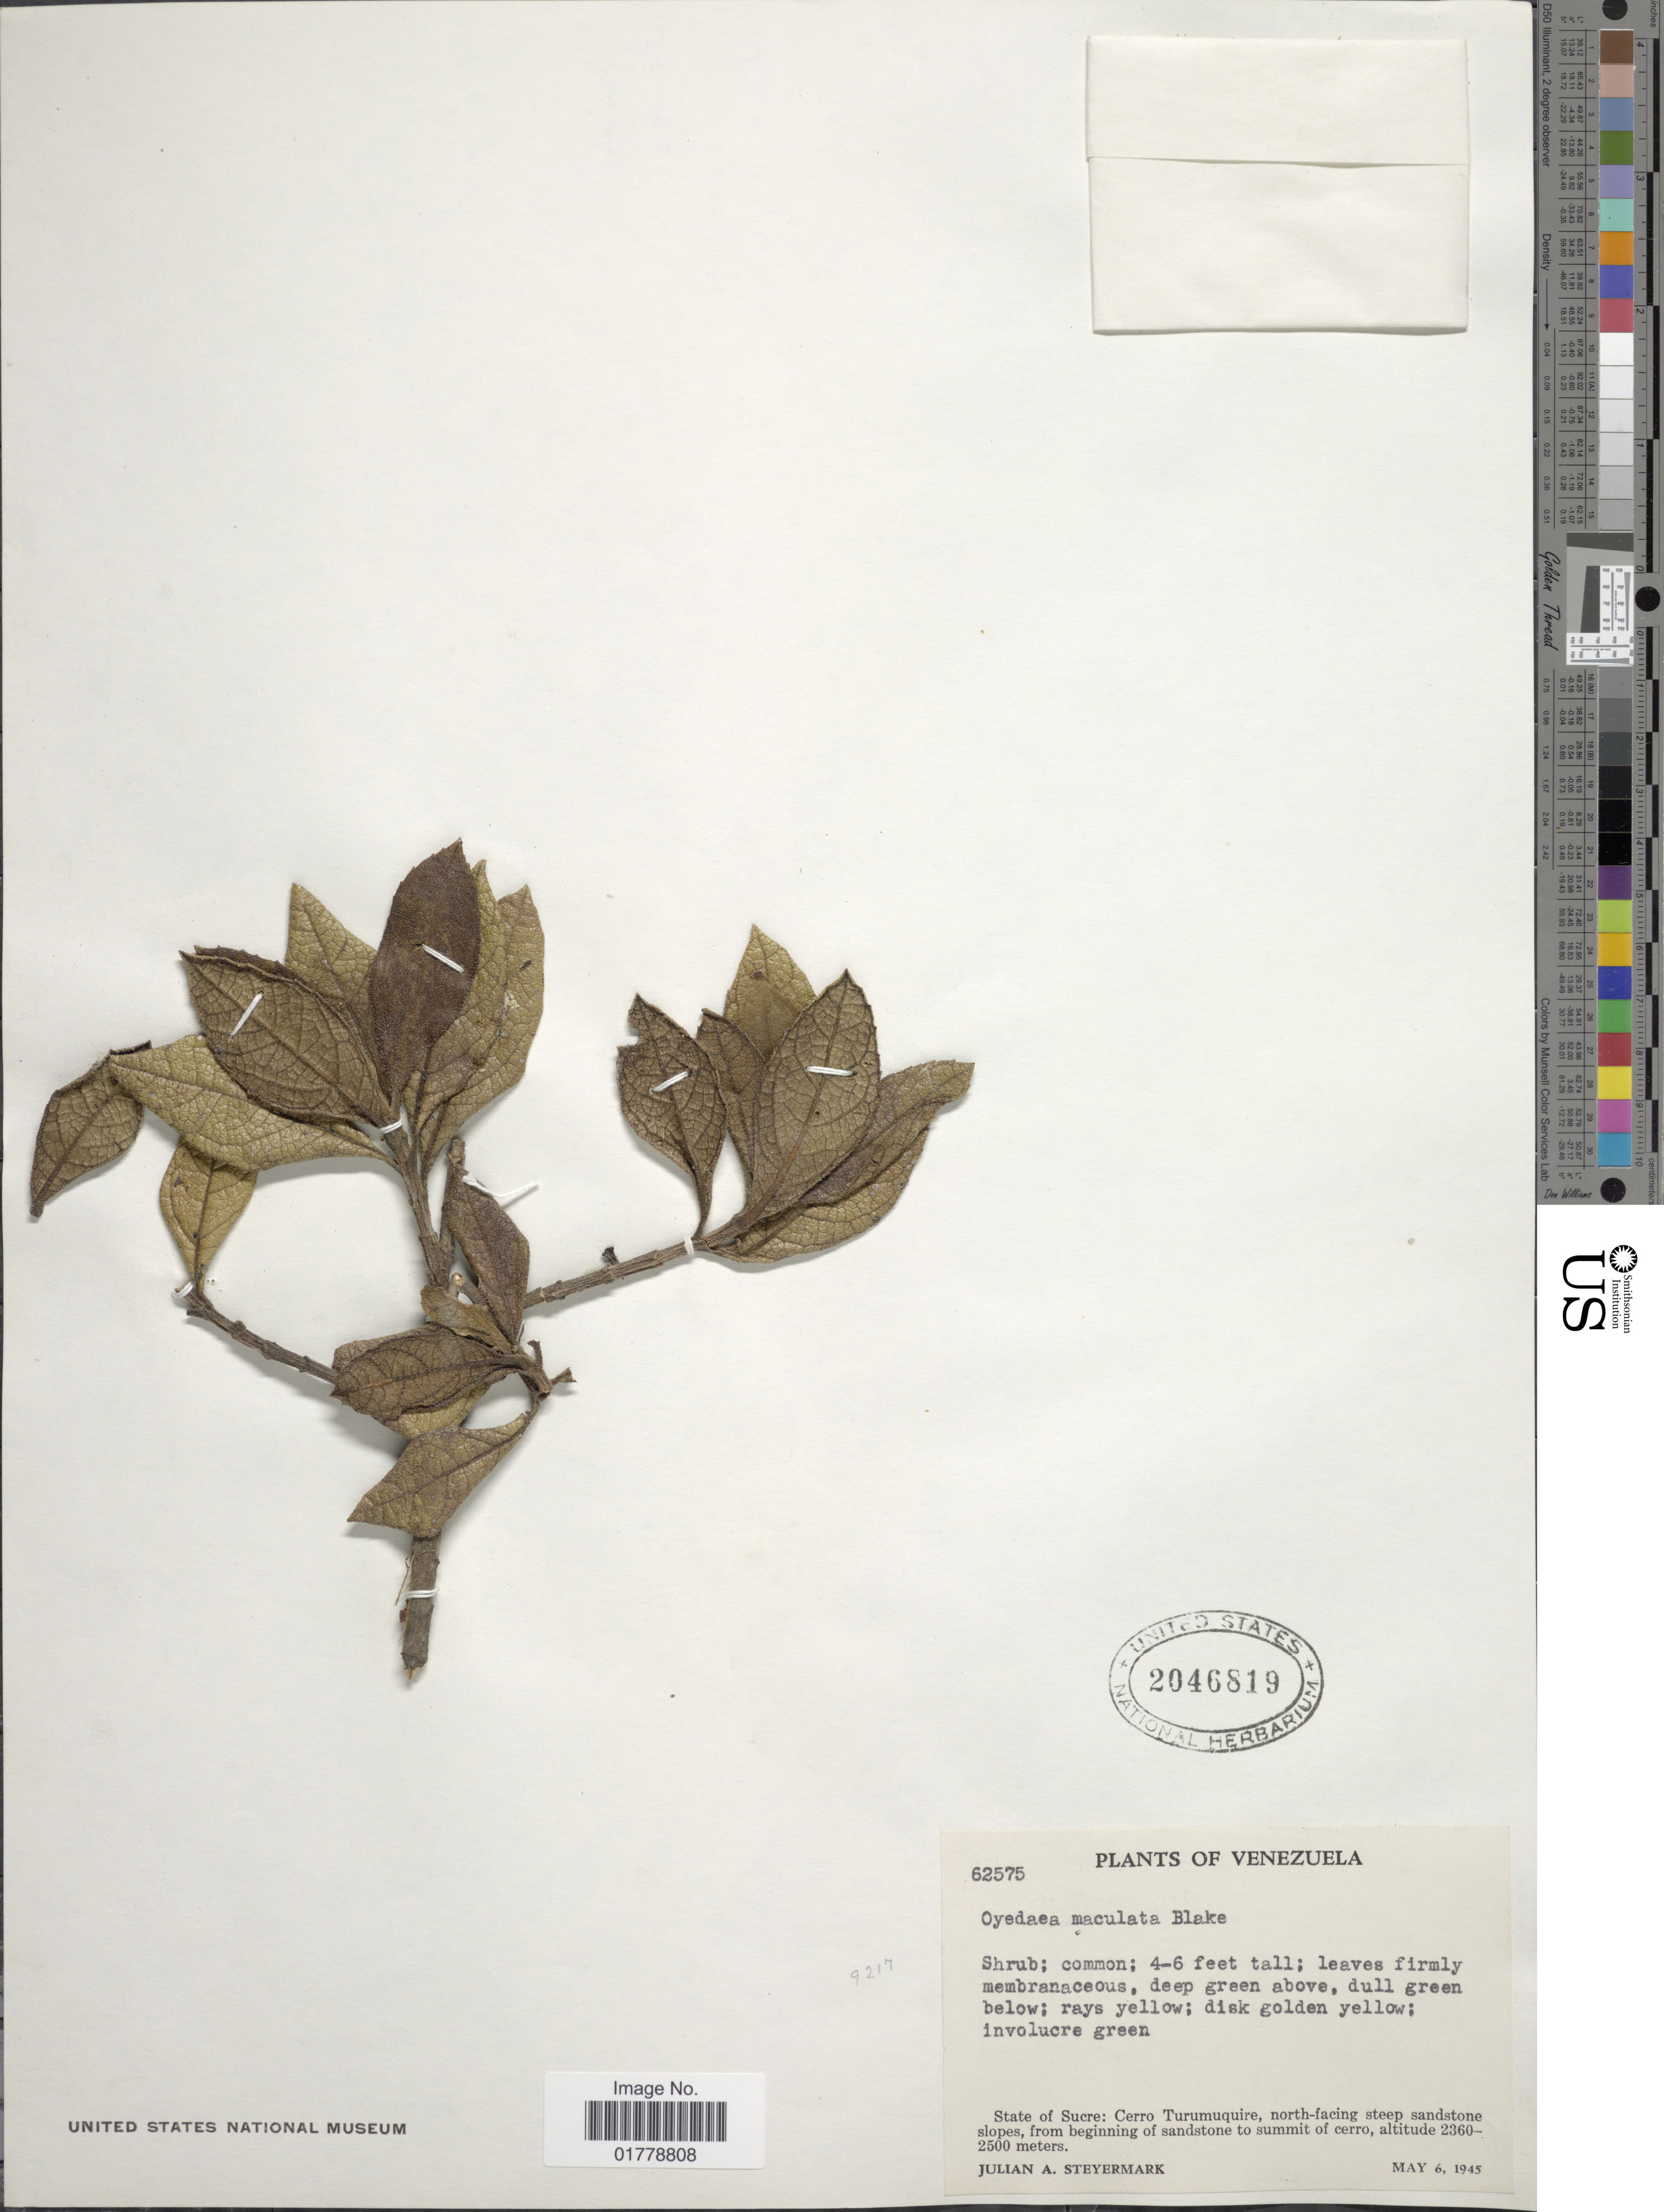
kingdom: Plantae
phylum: Tracheophyta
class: Magnoliopsida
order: Asterales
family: Asteraceae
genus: Oyedaea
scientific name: Oyedaea maculata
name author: S.F. Blake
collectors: J. Steyermark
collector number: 62575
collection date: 1945-05-06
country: Venezuela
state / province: Sucre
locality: State of Sucre: Cerro Turumuquire, north-facing steep sandstone slopes, from beginning of sandstone to summit of cerro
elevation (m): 2360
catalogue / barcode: US 2046819